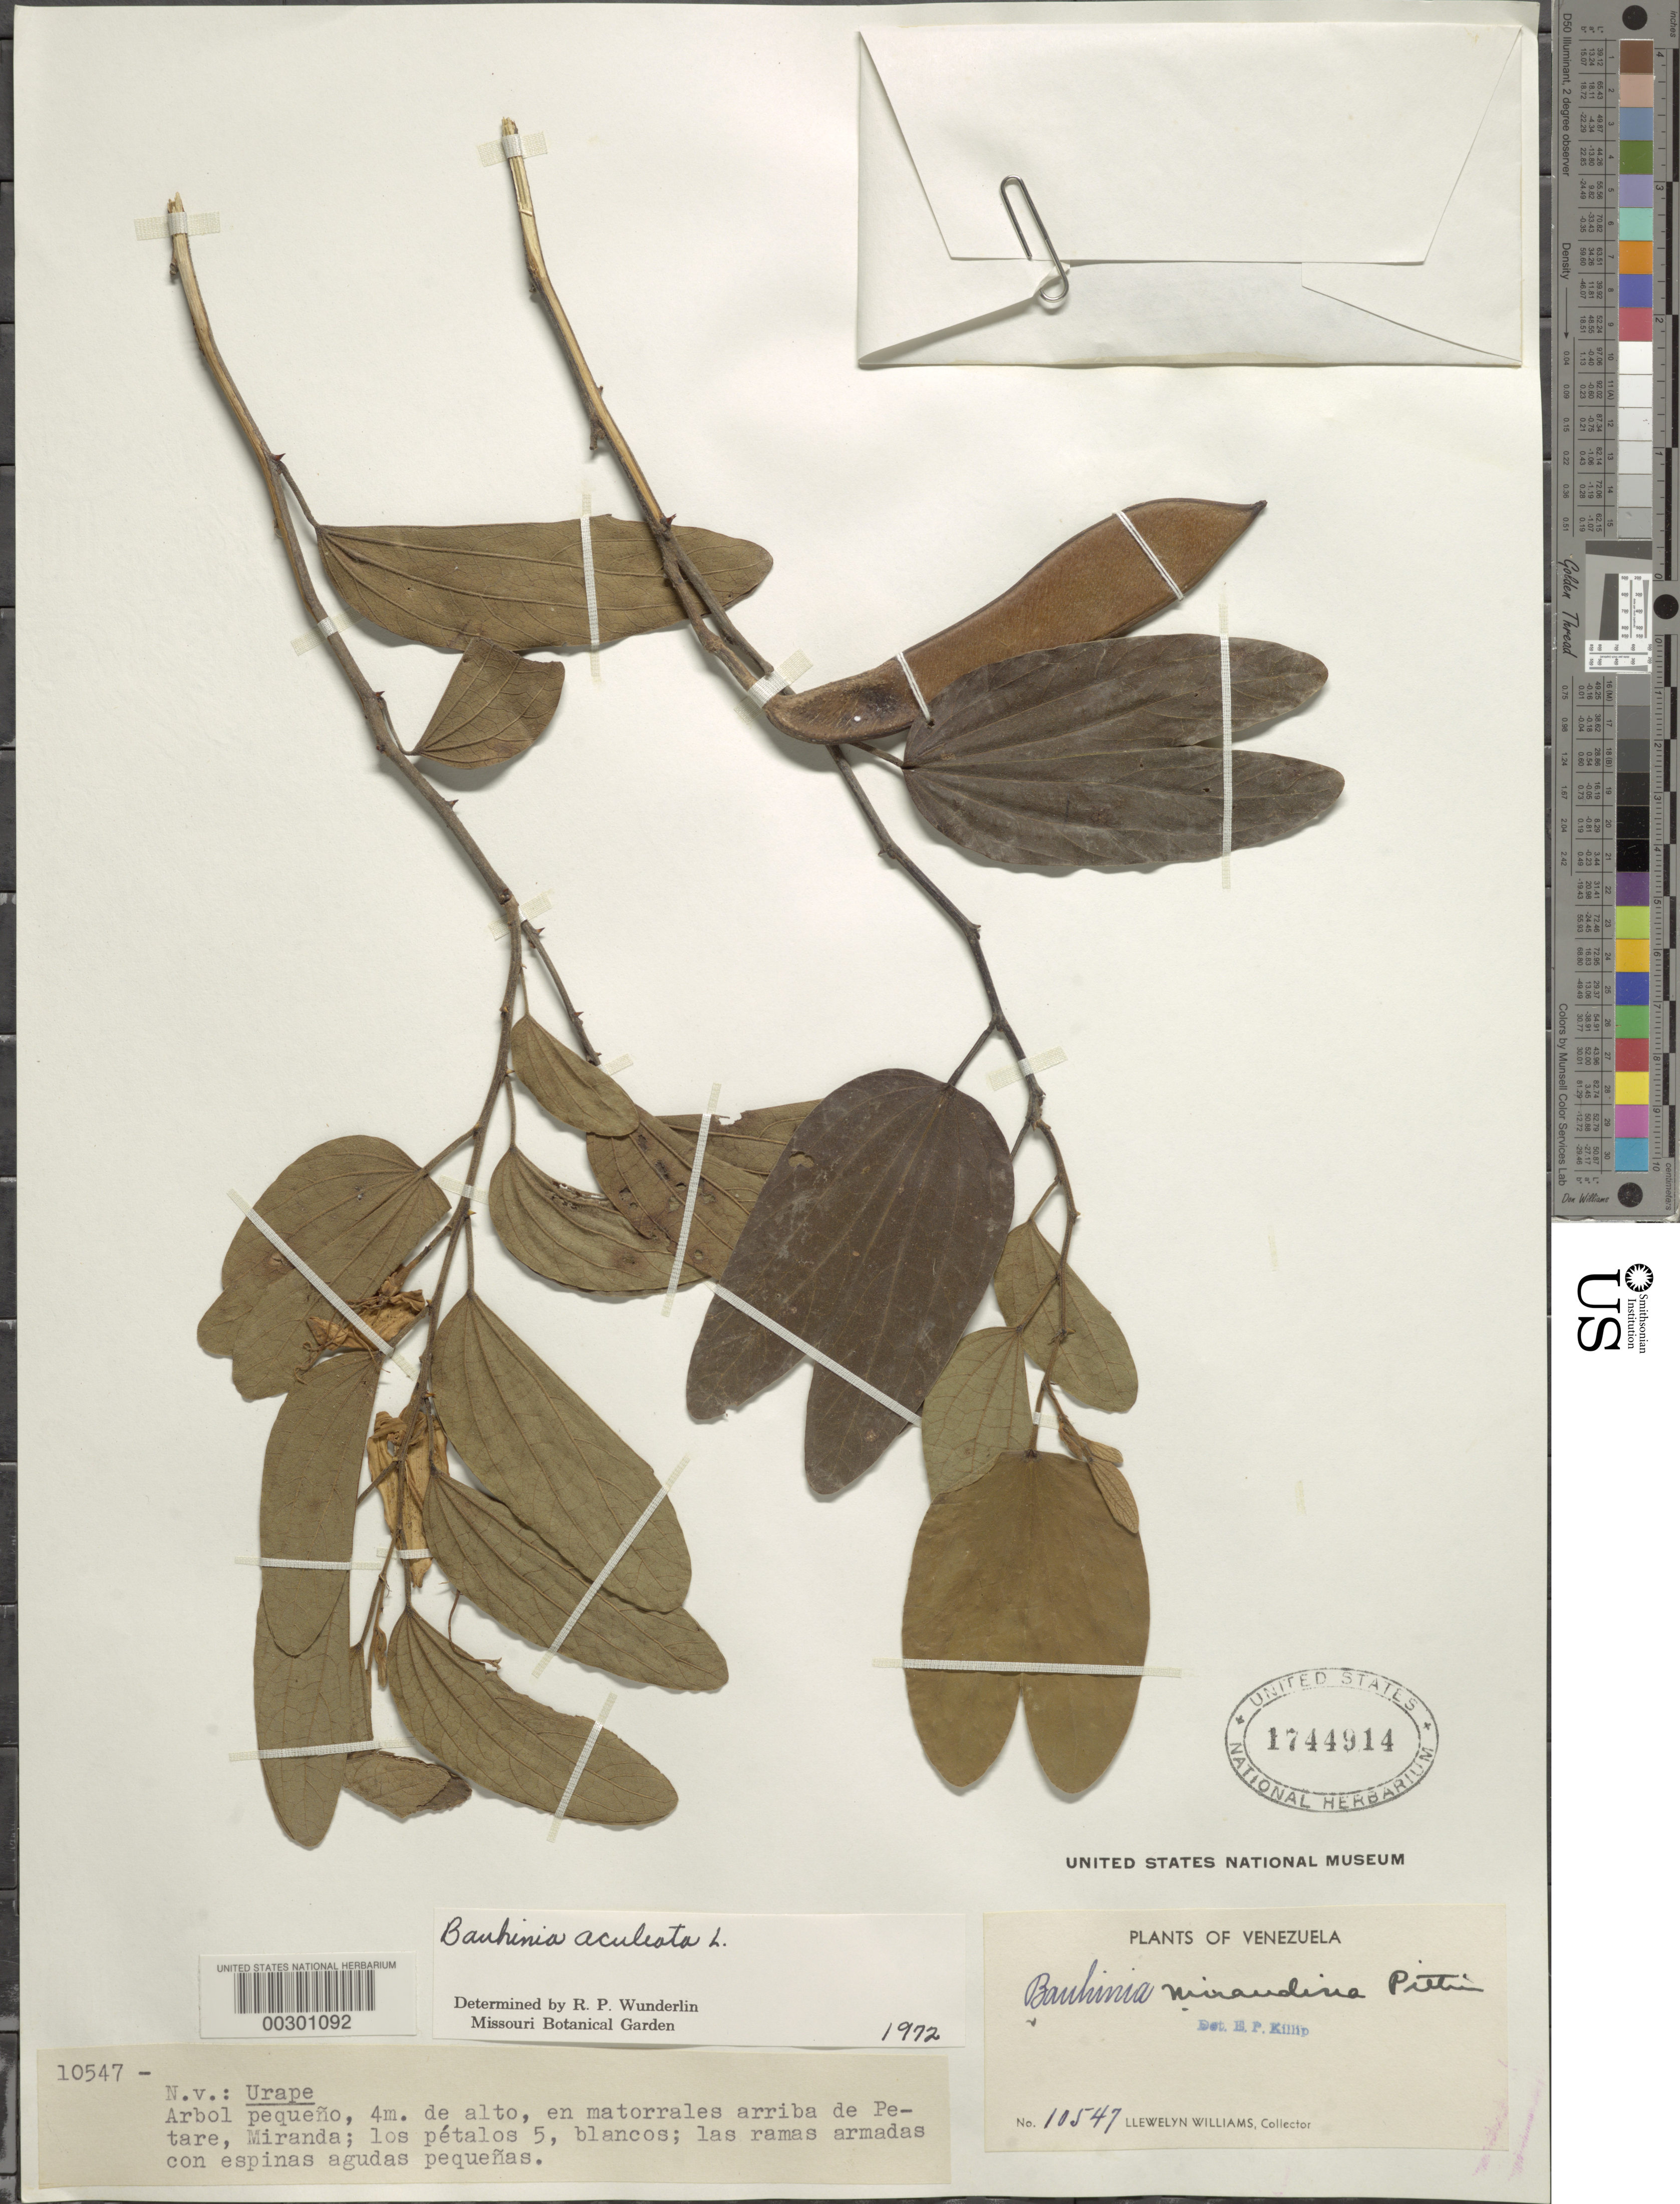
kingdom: Plantae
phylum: Tracheophyta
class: Magnoliopsida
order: Fabales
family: Fabaceae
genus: Bauhinia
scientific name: Bauhinia aculeata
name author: L.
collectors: Ll. Williams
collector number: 10547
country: Venezuela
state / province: Miranda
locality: Above petare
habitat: Thickets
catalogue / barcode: US 1744914